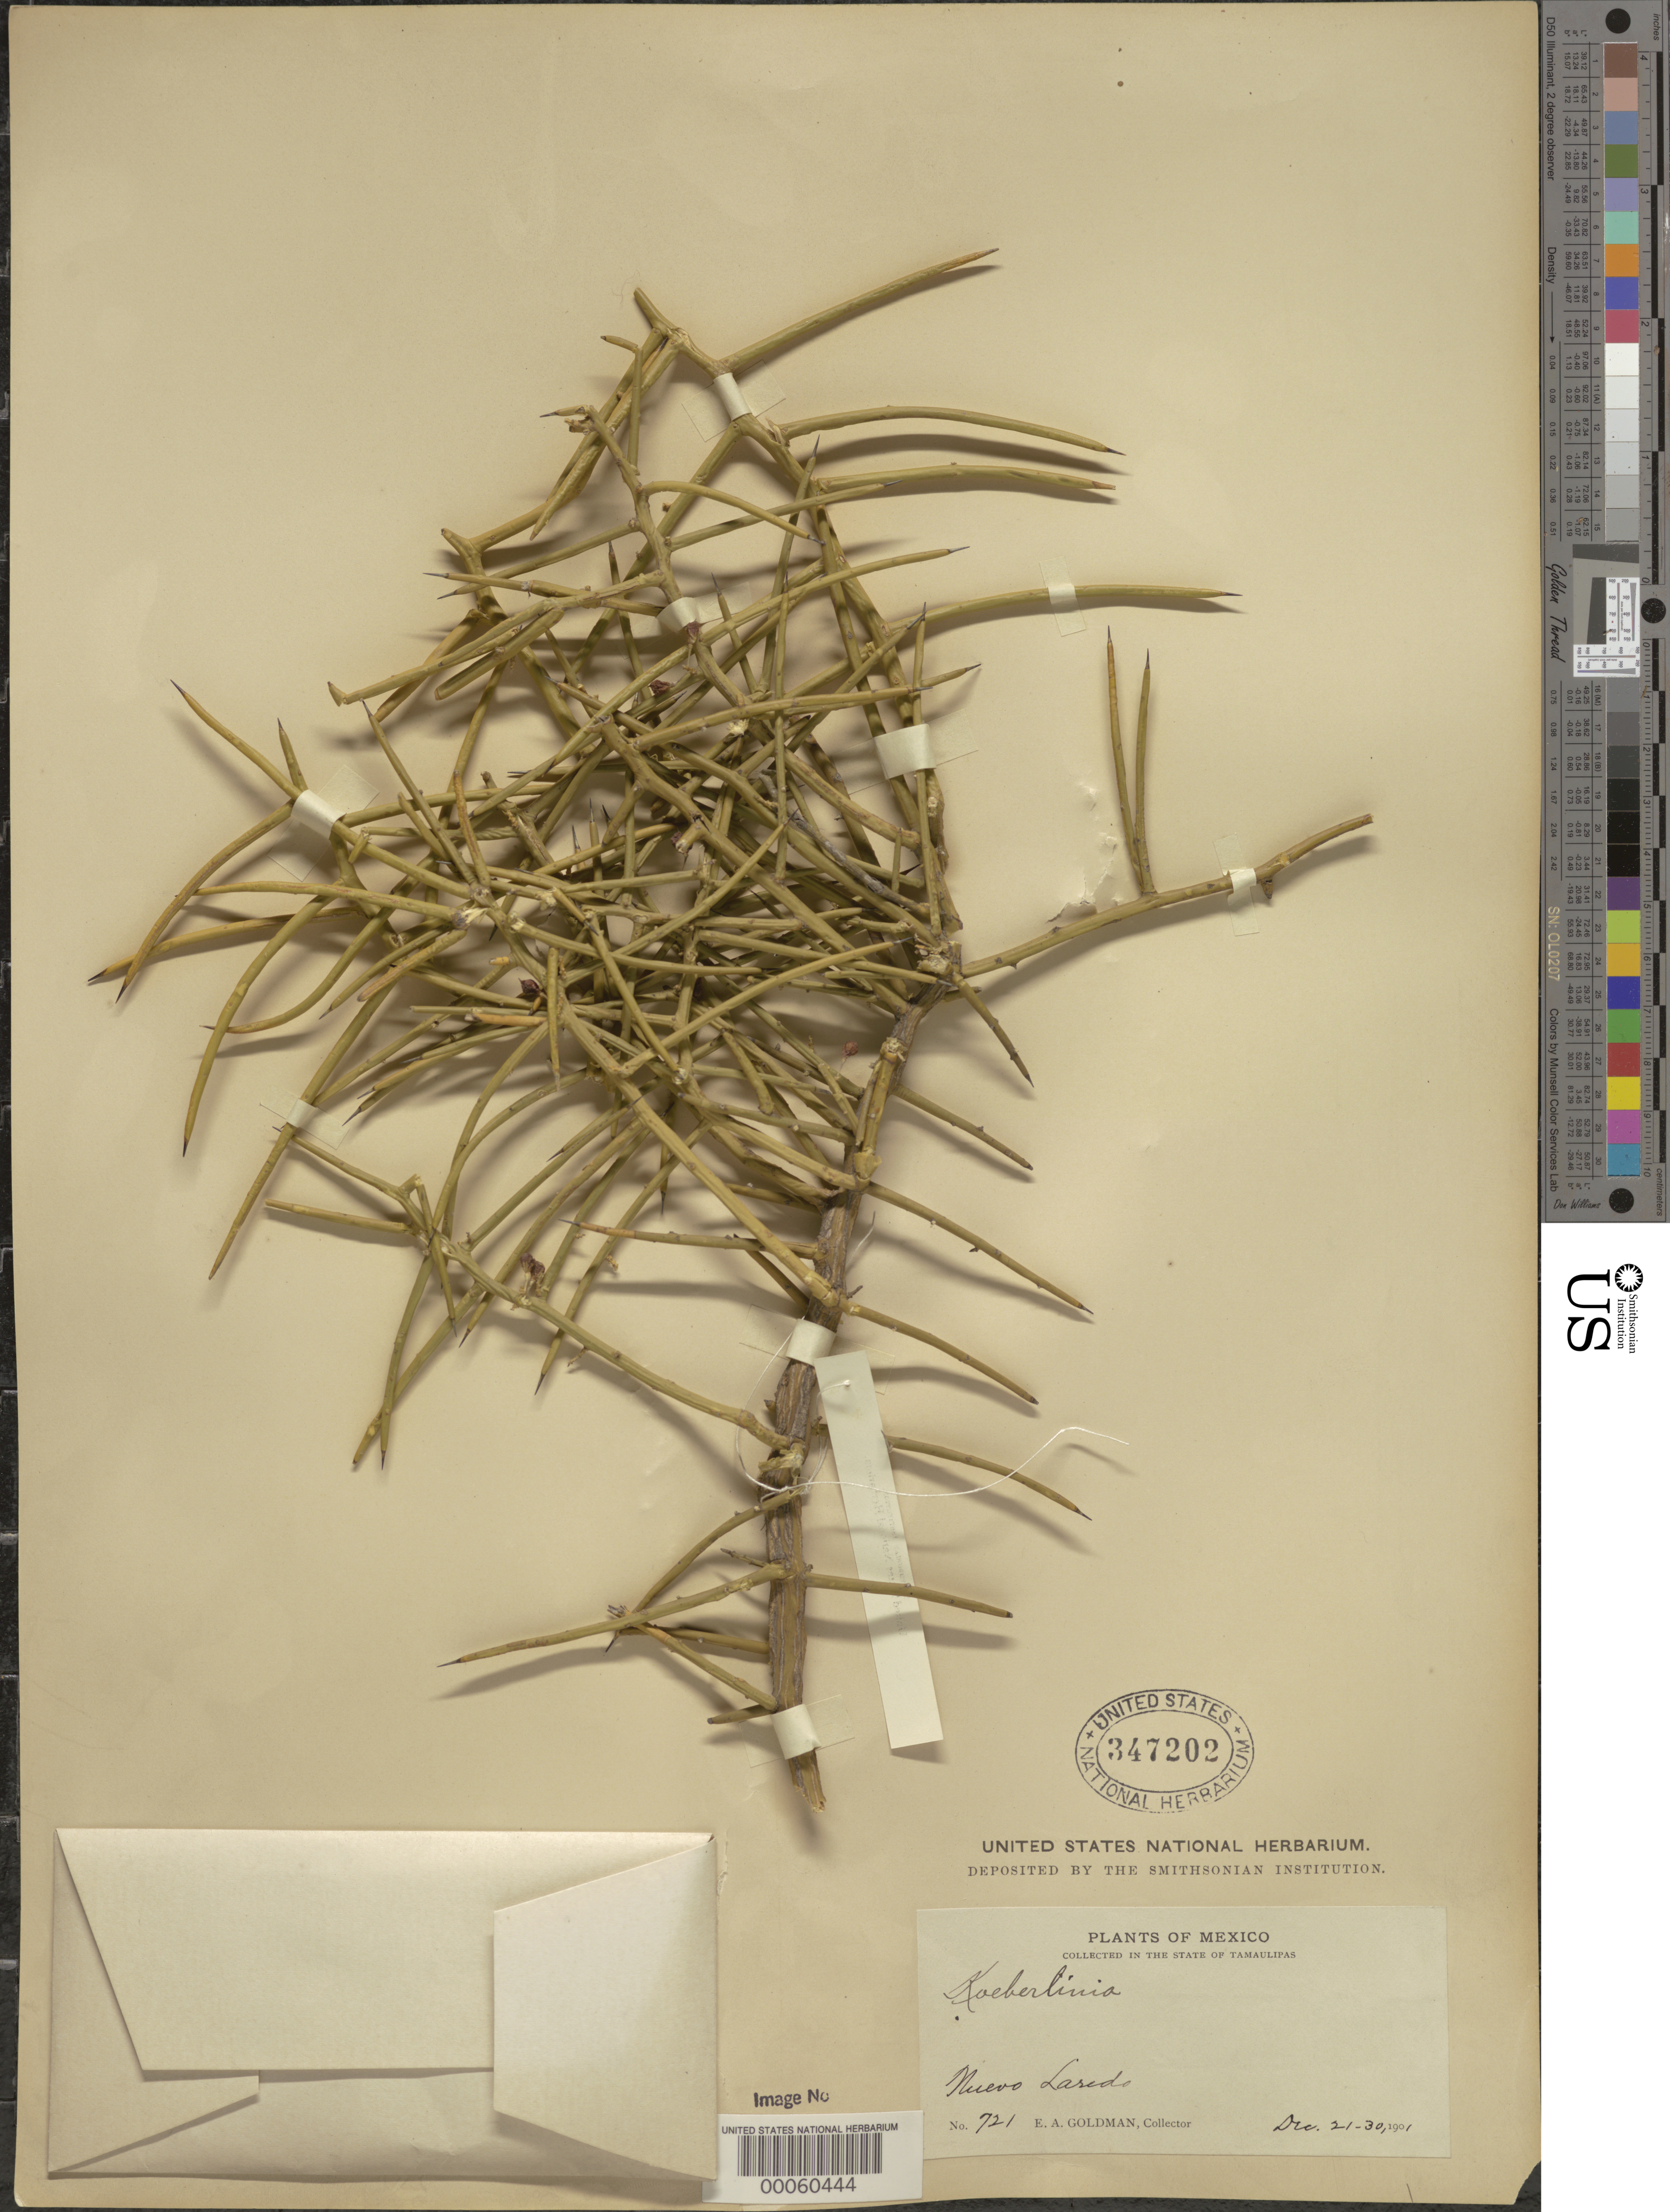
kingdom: Plantae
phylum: Tracheophyta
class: Magnoliopsida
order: Brassicales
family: Koeberliniaceae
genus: Koeberlinia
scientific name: Koeberlinia spinosa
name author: Zucc.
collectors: E. A. Goldman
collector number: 721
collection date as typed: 21 Dec 1901 to 30 Dec 1901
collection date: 1901-12-21/1901-12-30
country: Mexico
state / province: Tamaulipas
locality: Nuevo laredo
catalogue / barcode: US 347202